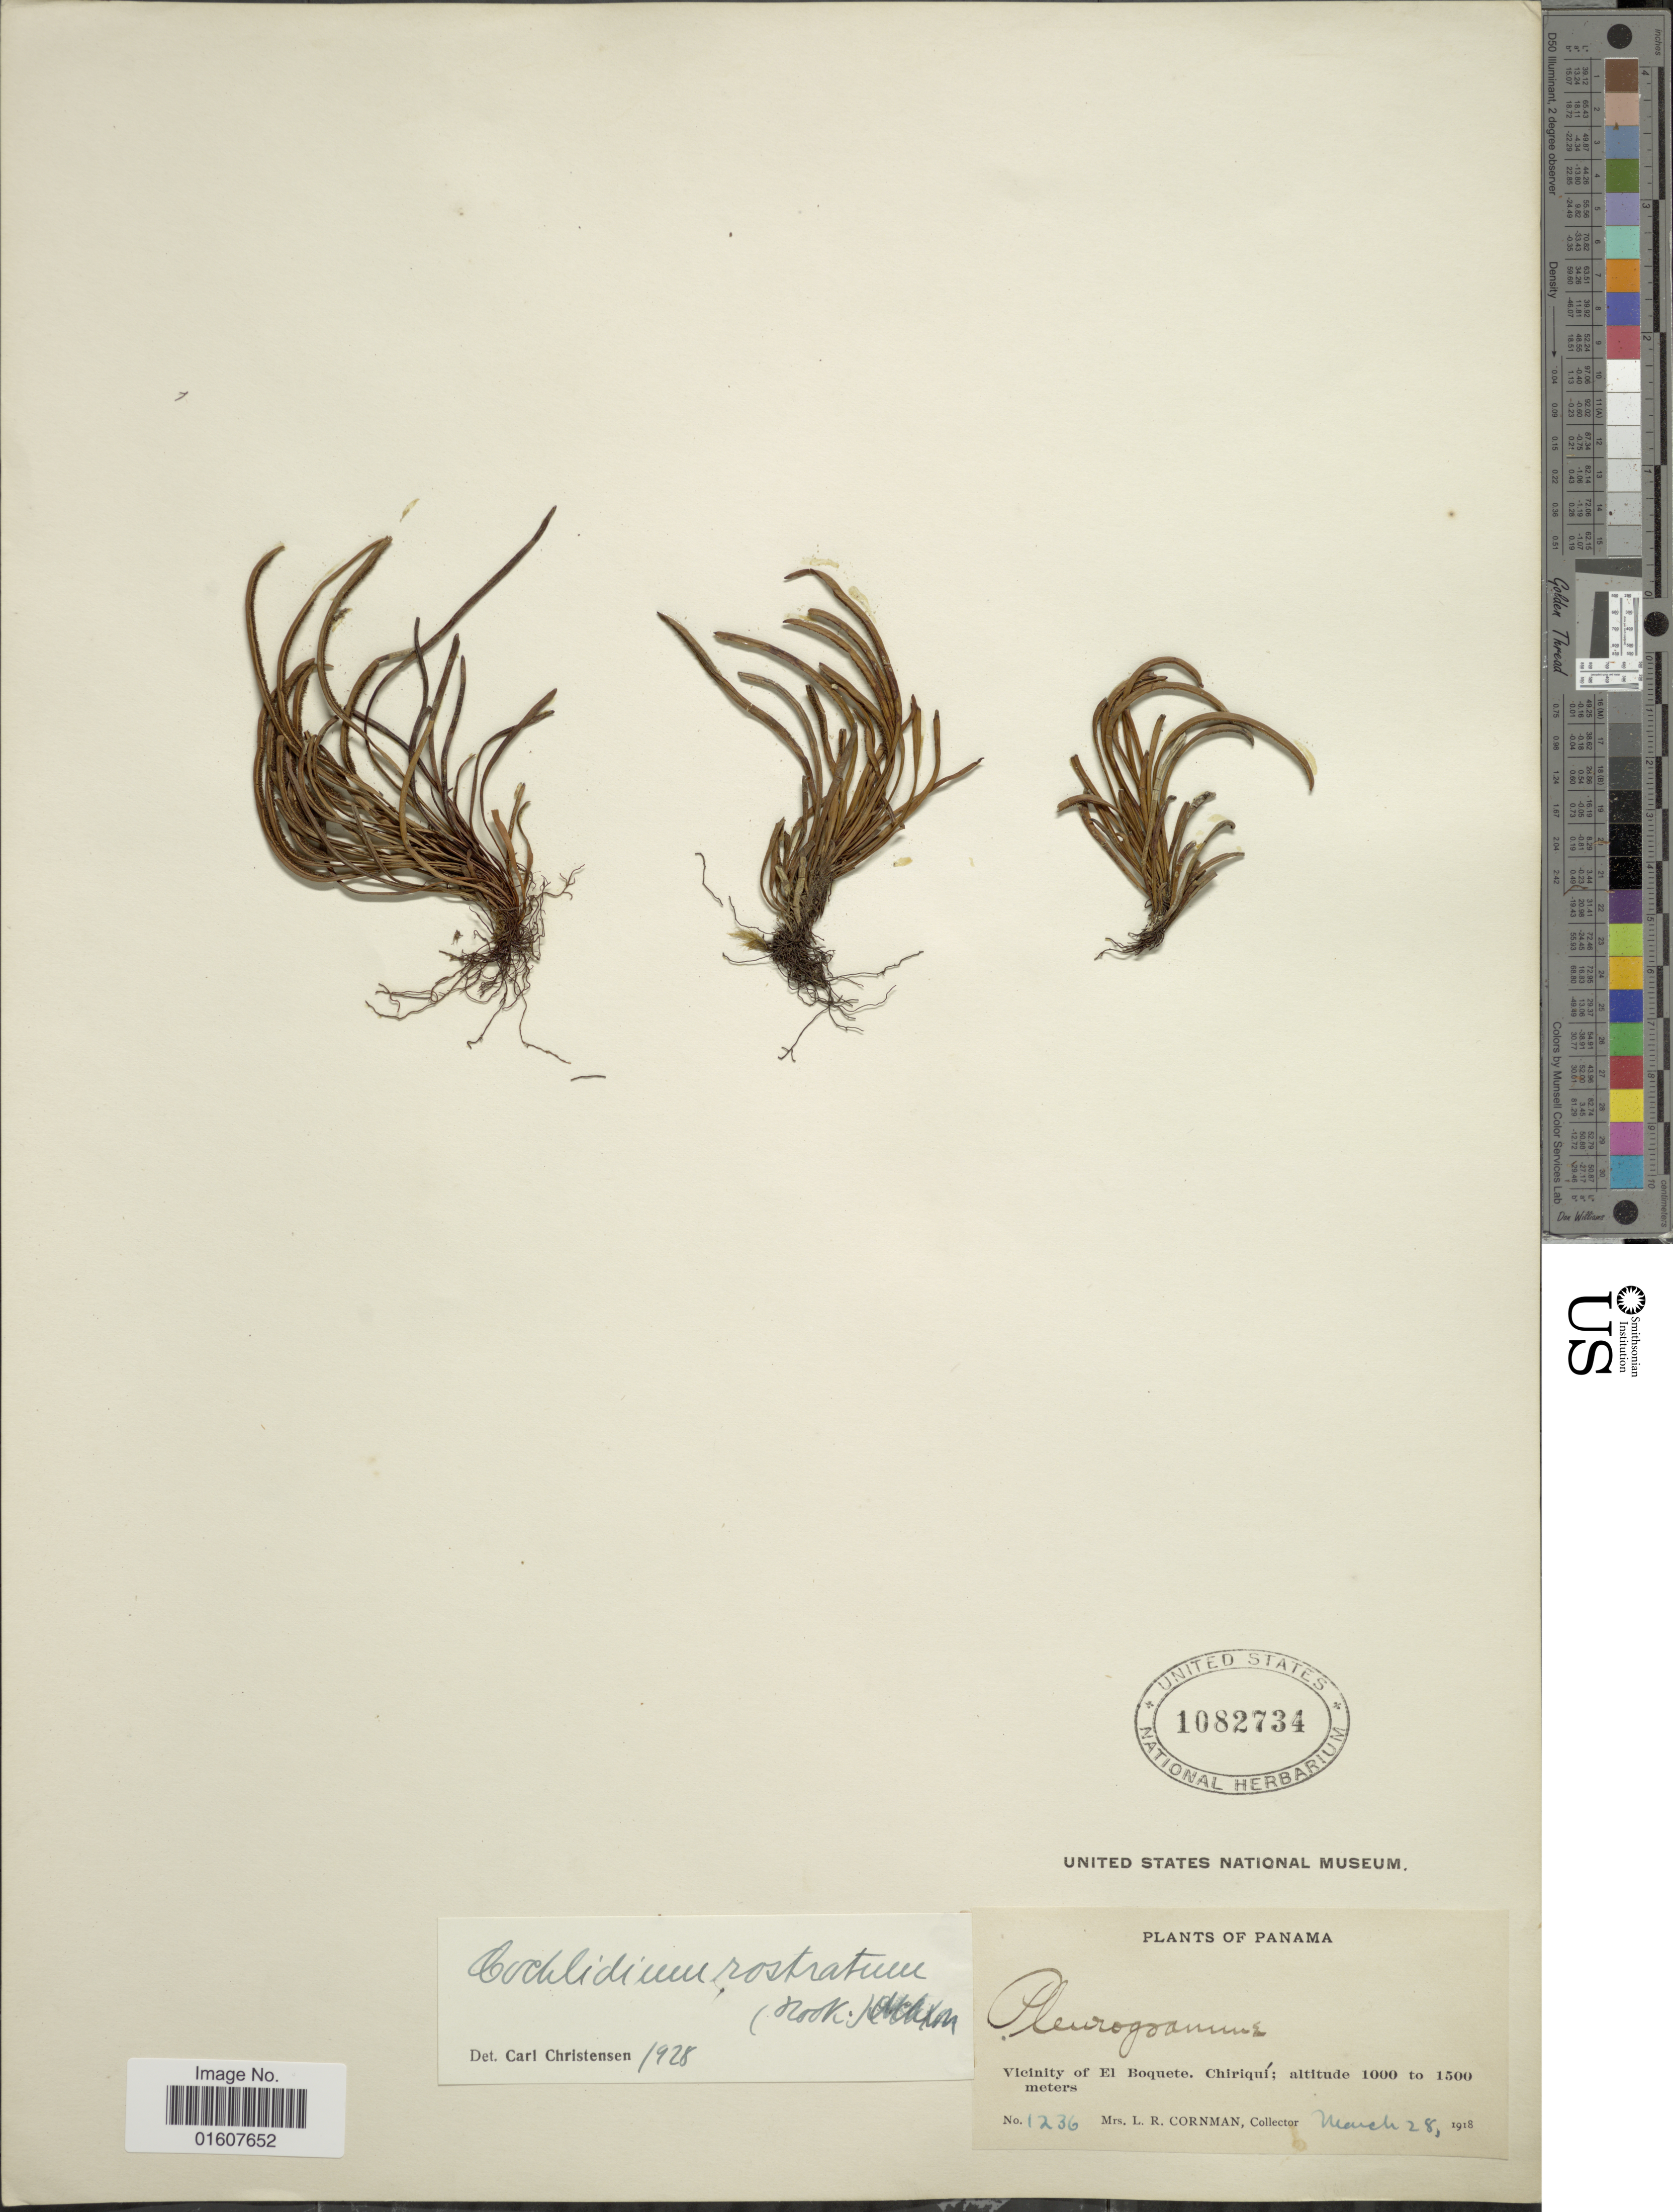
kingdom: Plantae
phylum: Tracheophyta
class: Polypodiopsida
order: Polypodiales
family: Polypodiaceae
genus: Cochlidium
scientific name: Cochlidium rostratum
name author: (Hook.) Maxon ex C. Chr.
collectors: L. Cornman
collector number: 1236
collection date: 1918-03-28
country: Panama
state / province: Chiriqui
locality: Vicinity of El Boquete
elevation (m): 1000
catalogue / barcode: US 1082734